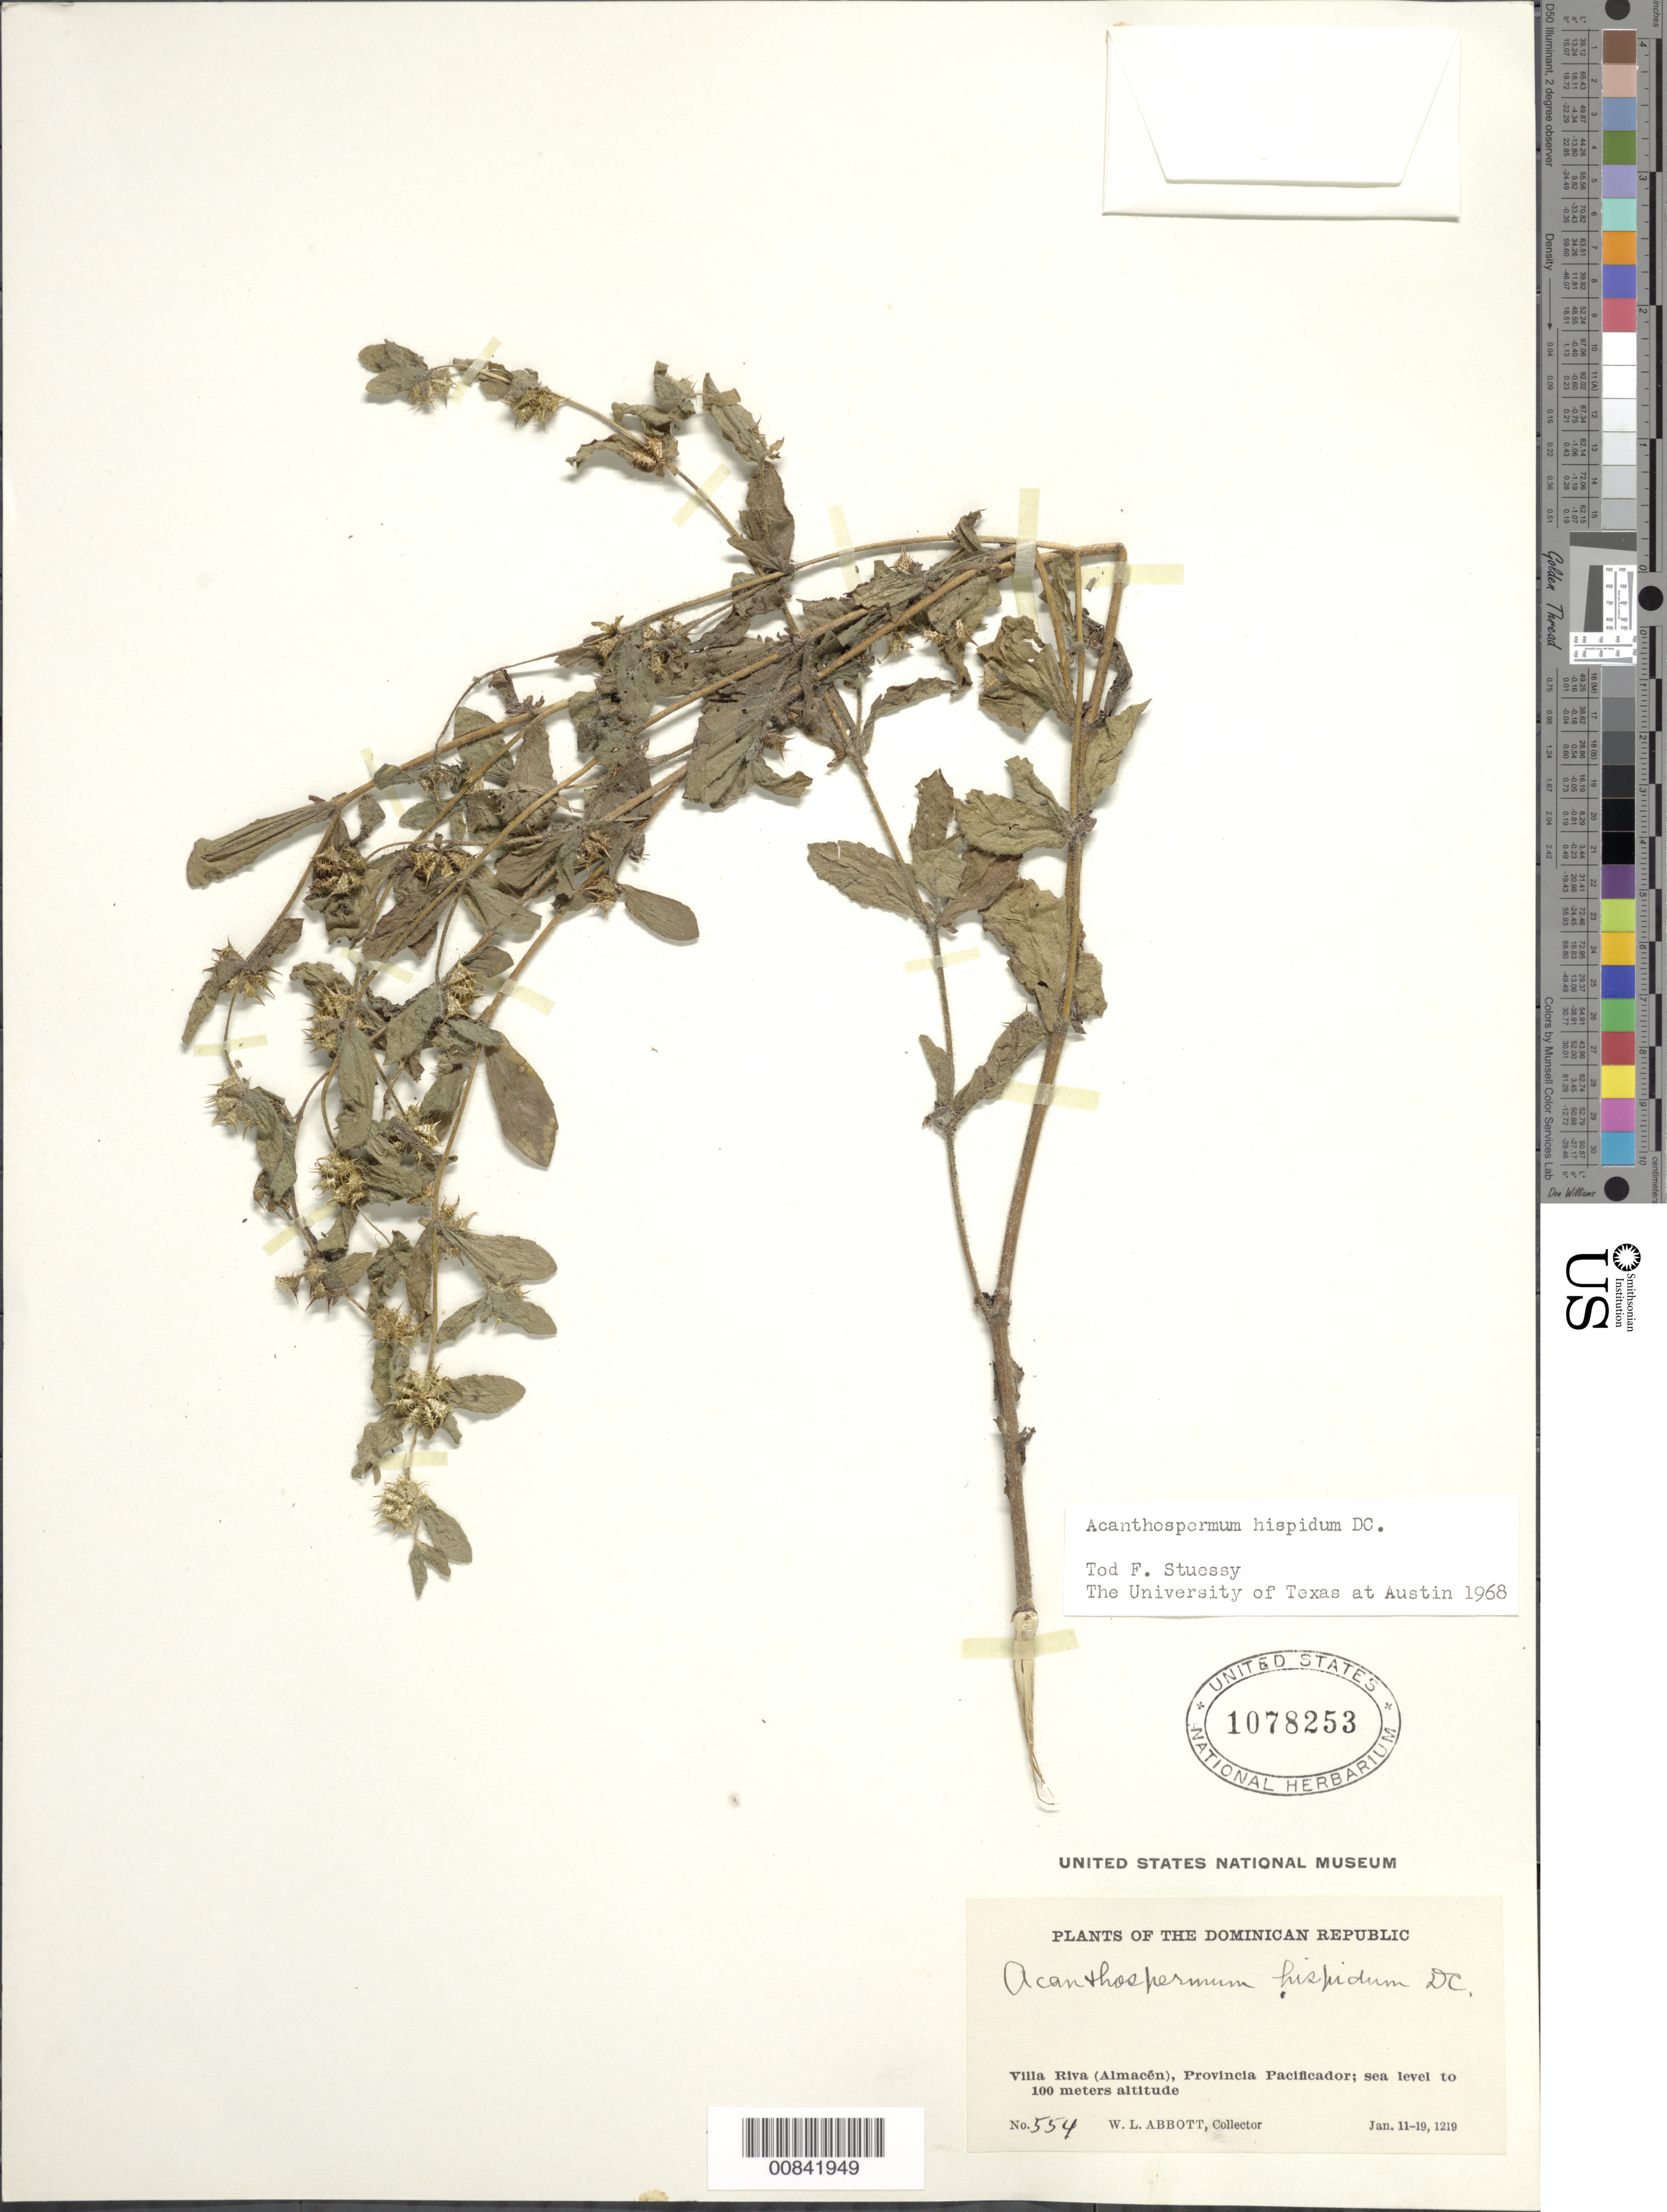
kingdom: Plantae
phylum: Tracheophyta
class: Magnoliopsida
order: Asterales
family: Asteraceae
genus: Acanthospermum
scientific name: Acanthospermum hispidum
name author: DC.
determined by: Stuessy, T. F.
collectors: W. L. Abbott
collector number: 554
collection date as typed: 11 Jan 1912 to 19 Jan 1912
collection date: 1912-01-11/1912-01-19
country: Dominican Republic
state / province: Duarte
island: Hispaniola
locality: Villa Riva (Almacén)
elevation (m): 0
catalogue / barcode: US 1078253